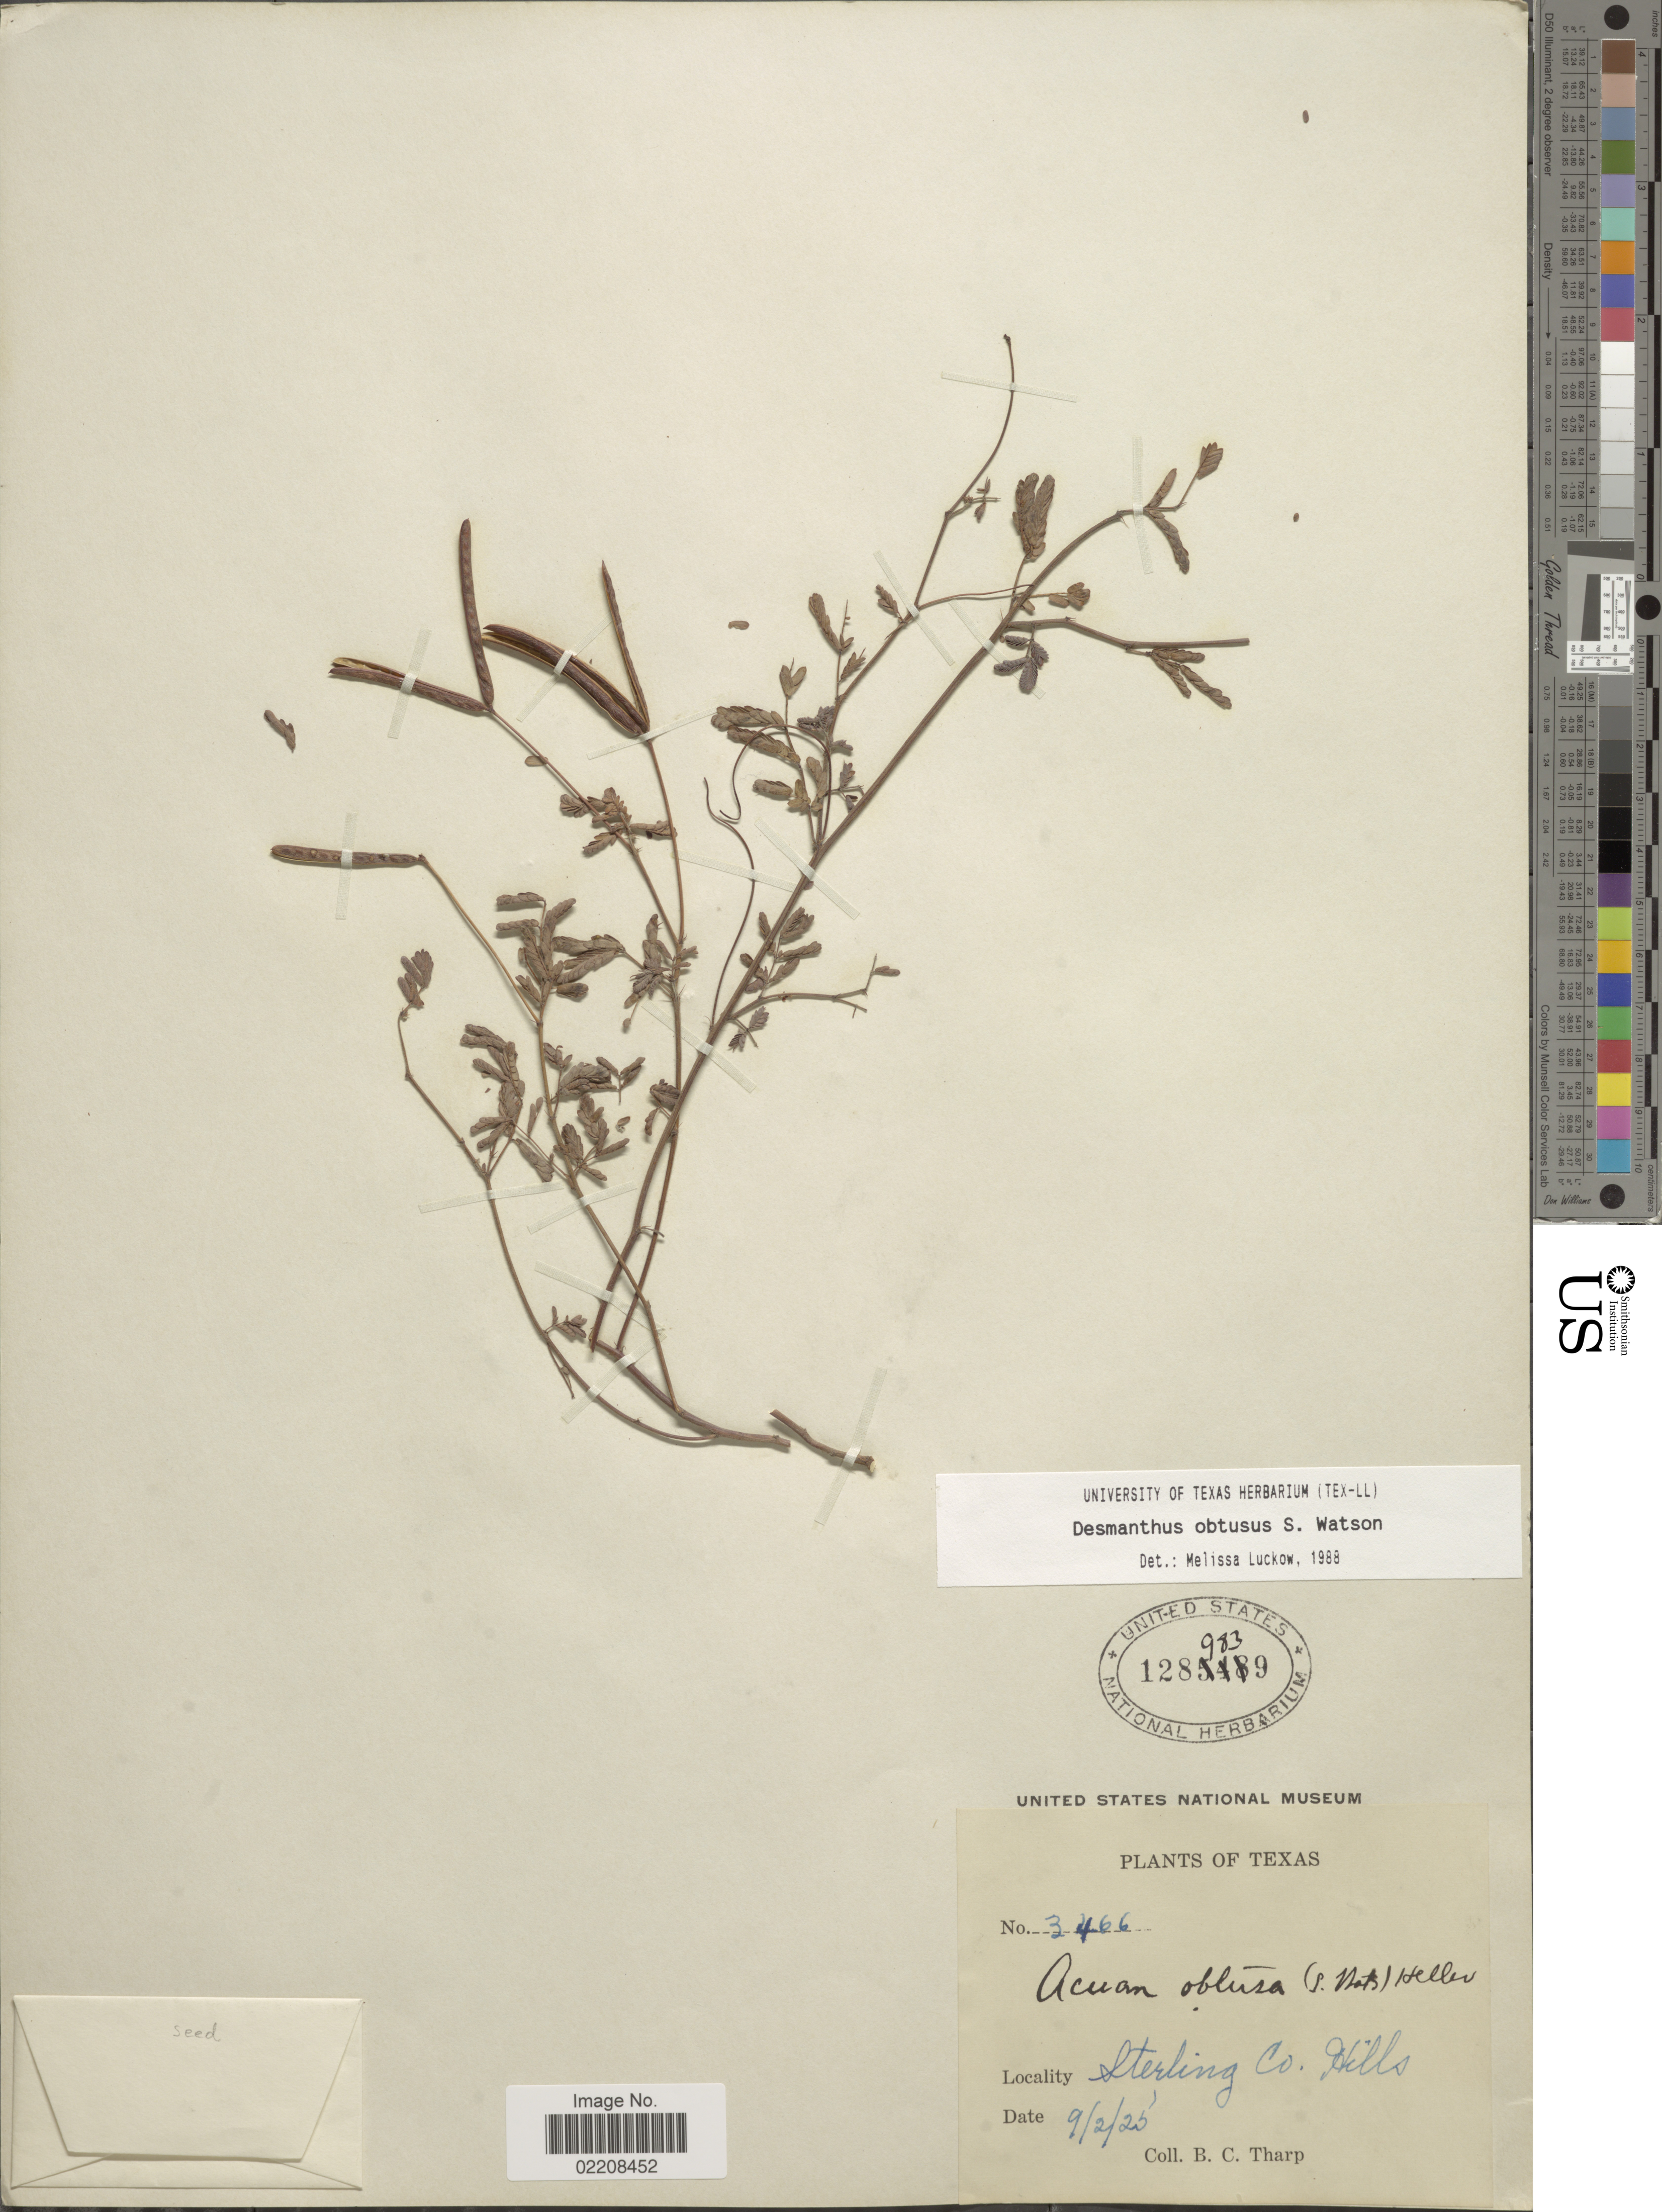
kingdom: Plantae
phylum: Tracheophyta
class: Magnoliopsida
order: Fabales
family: Fabaceae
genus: Desmanthus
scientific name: Desmanthus obtusus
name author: S. Watson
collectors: B. C. Tharp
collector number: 3466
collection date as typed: Transcribed d/m/y: 2/9/25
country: United States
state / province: Texas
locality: Sterling Co. Hills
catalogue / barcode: US 1289839